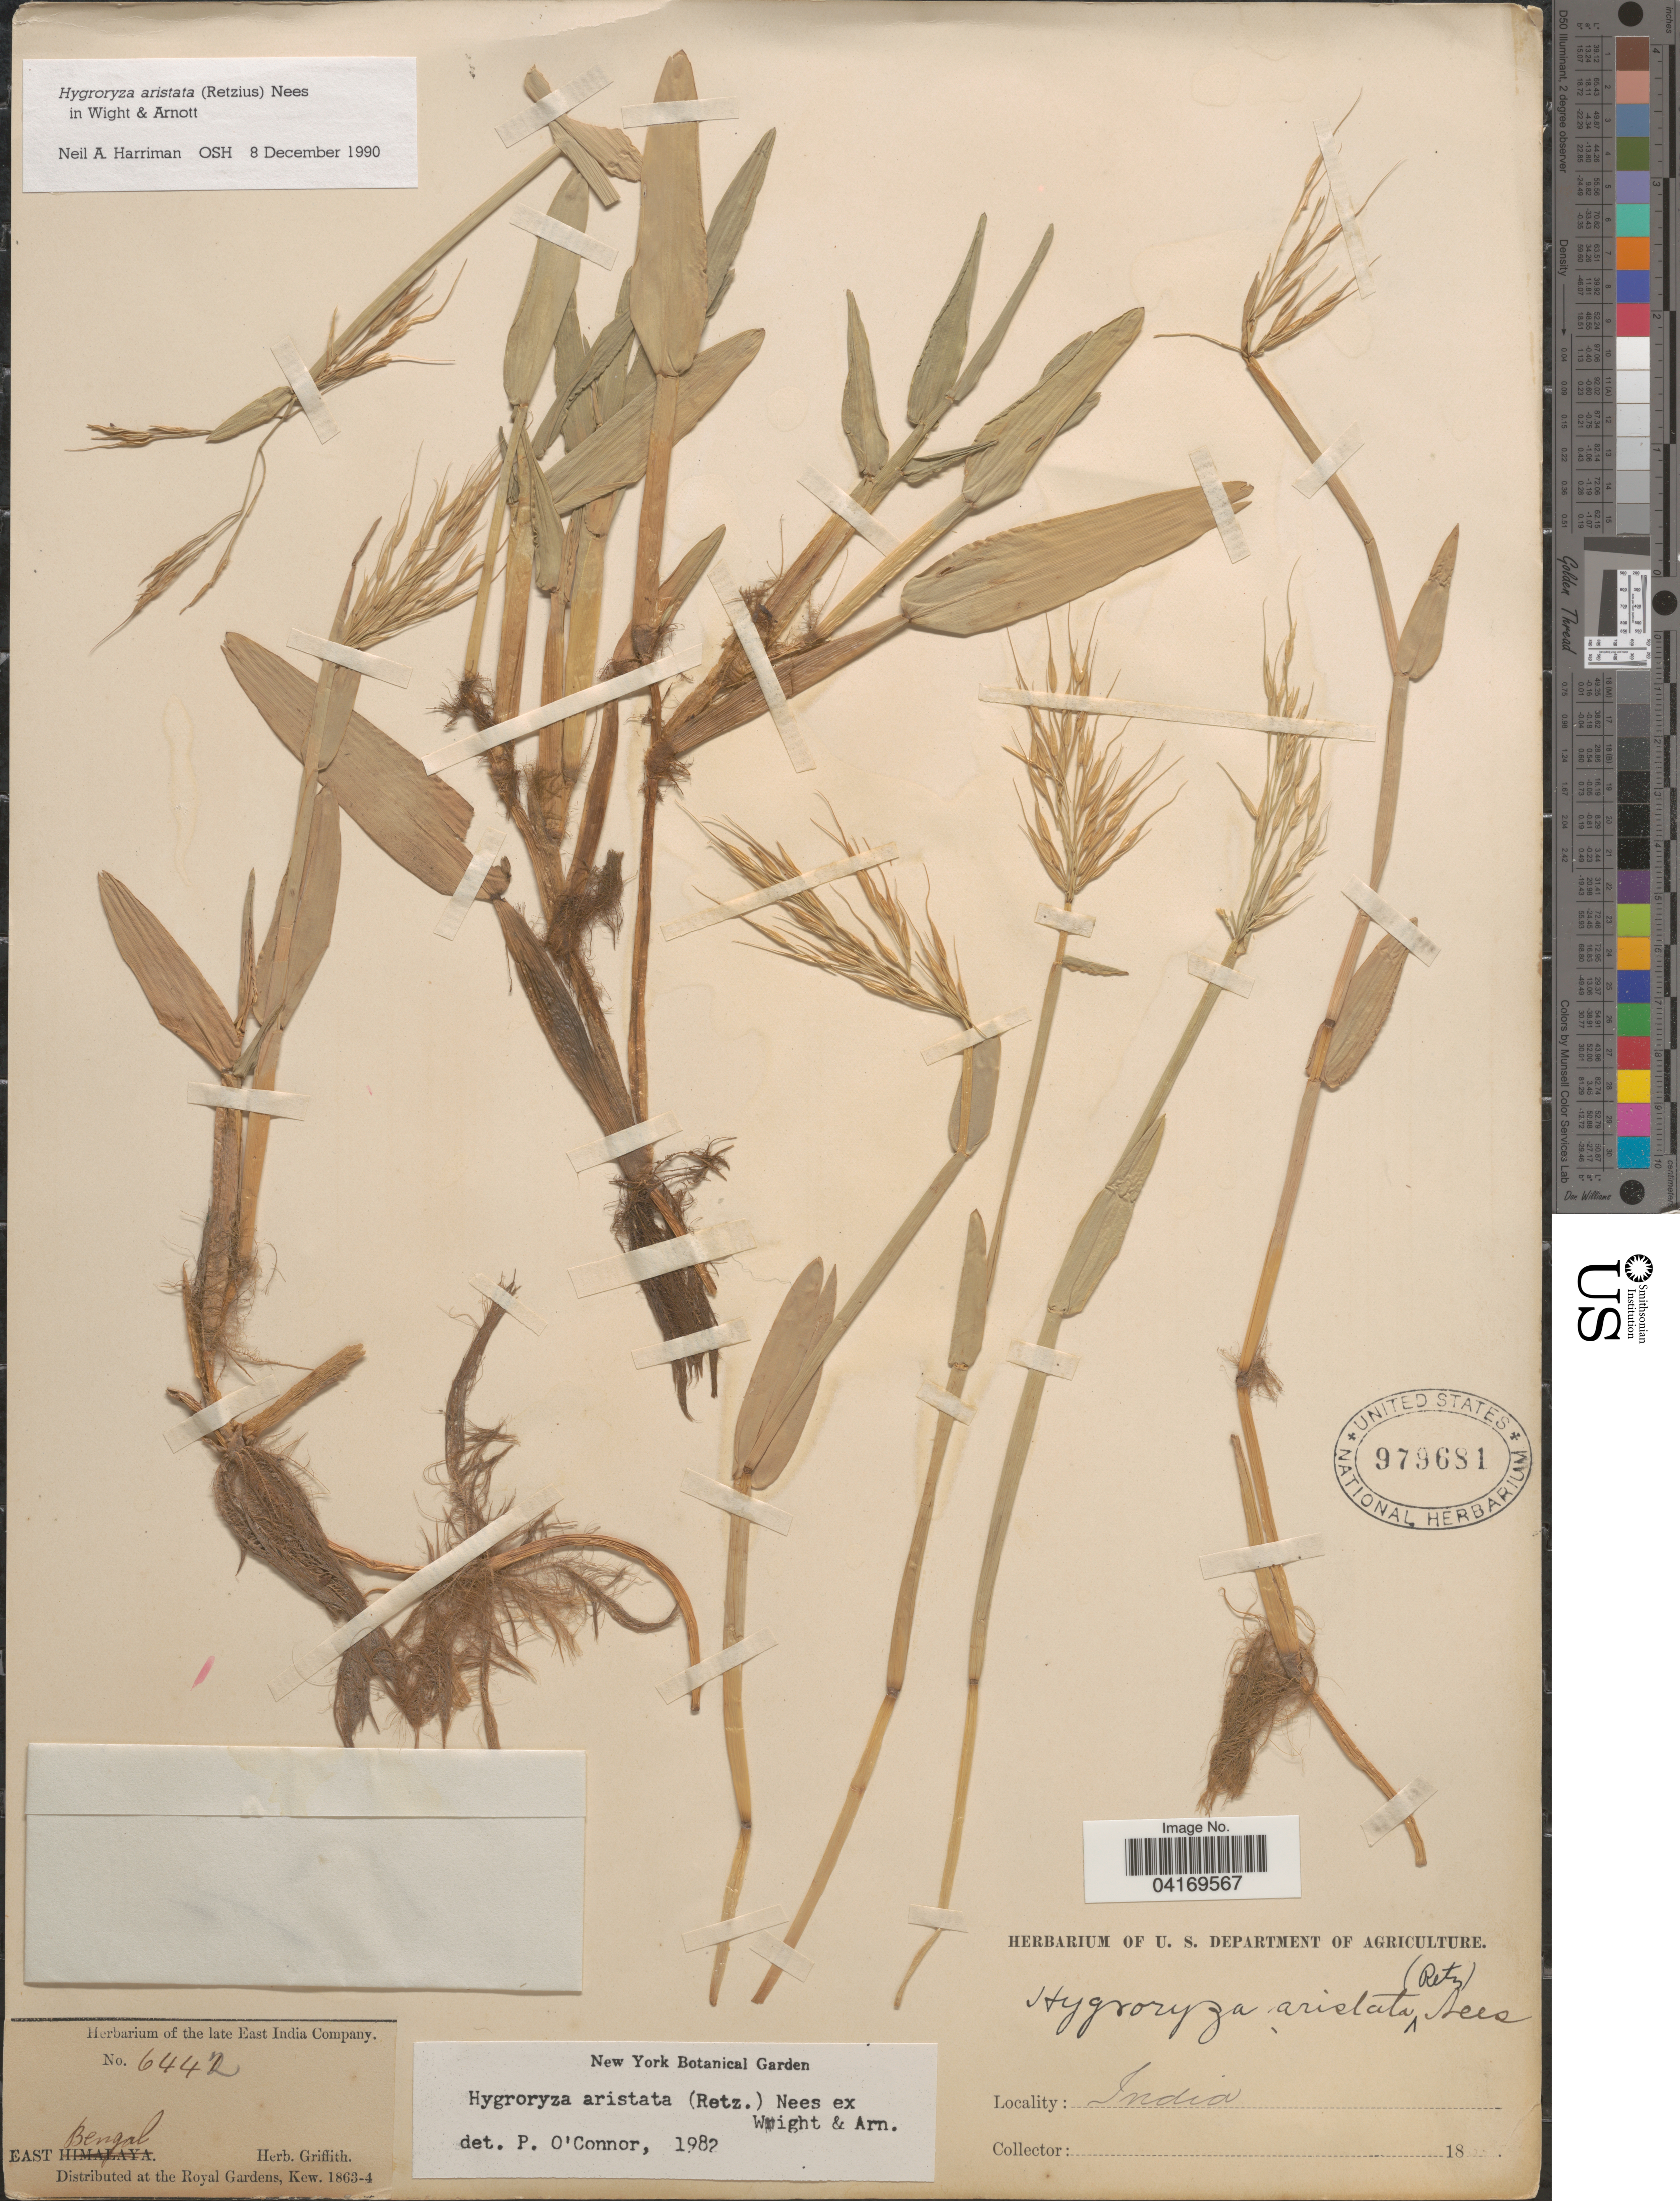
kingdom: Plantae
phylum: Tracheophyta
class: Liliopsida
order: Poales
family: Poaceae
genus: Hygroryza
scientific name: Hygroryza aristata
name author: (Retz.) Nees ex Wright & Arn.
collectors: ex herb. Griffith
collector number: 6442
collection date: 1863/1864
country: India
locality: East Bengal.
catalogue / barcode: US 979681